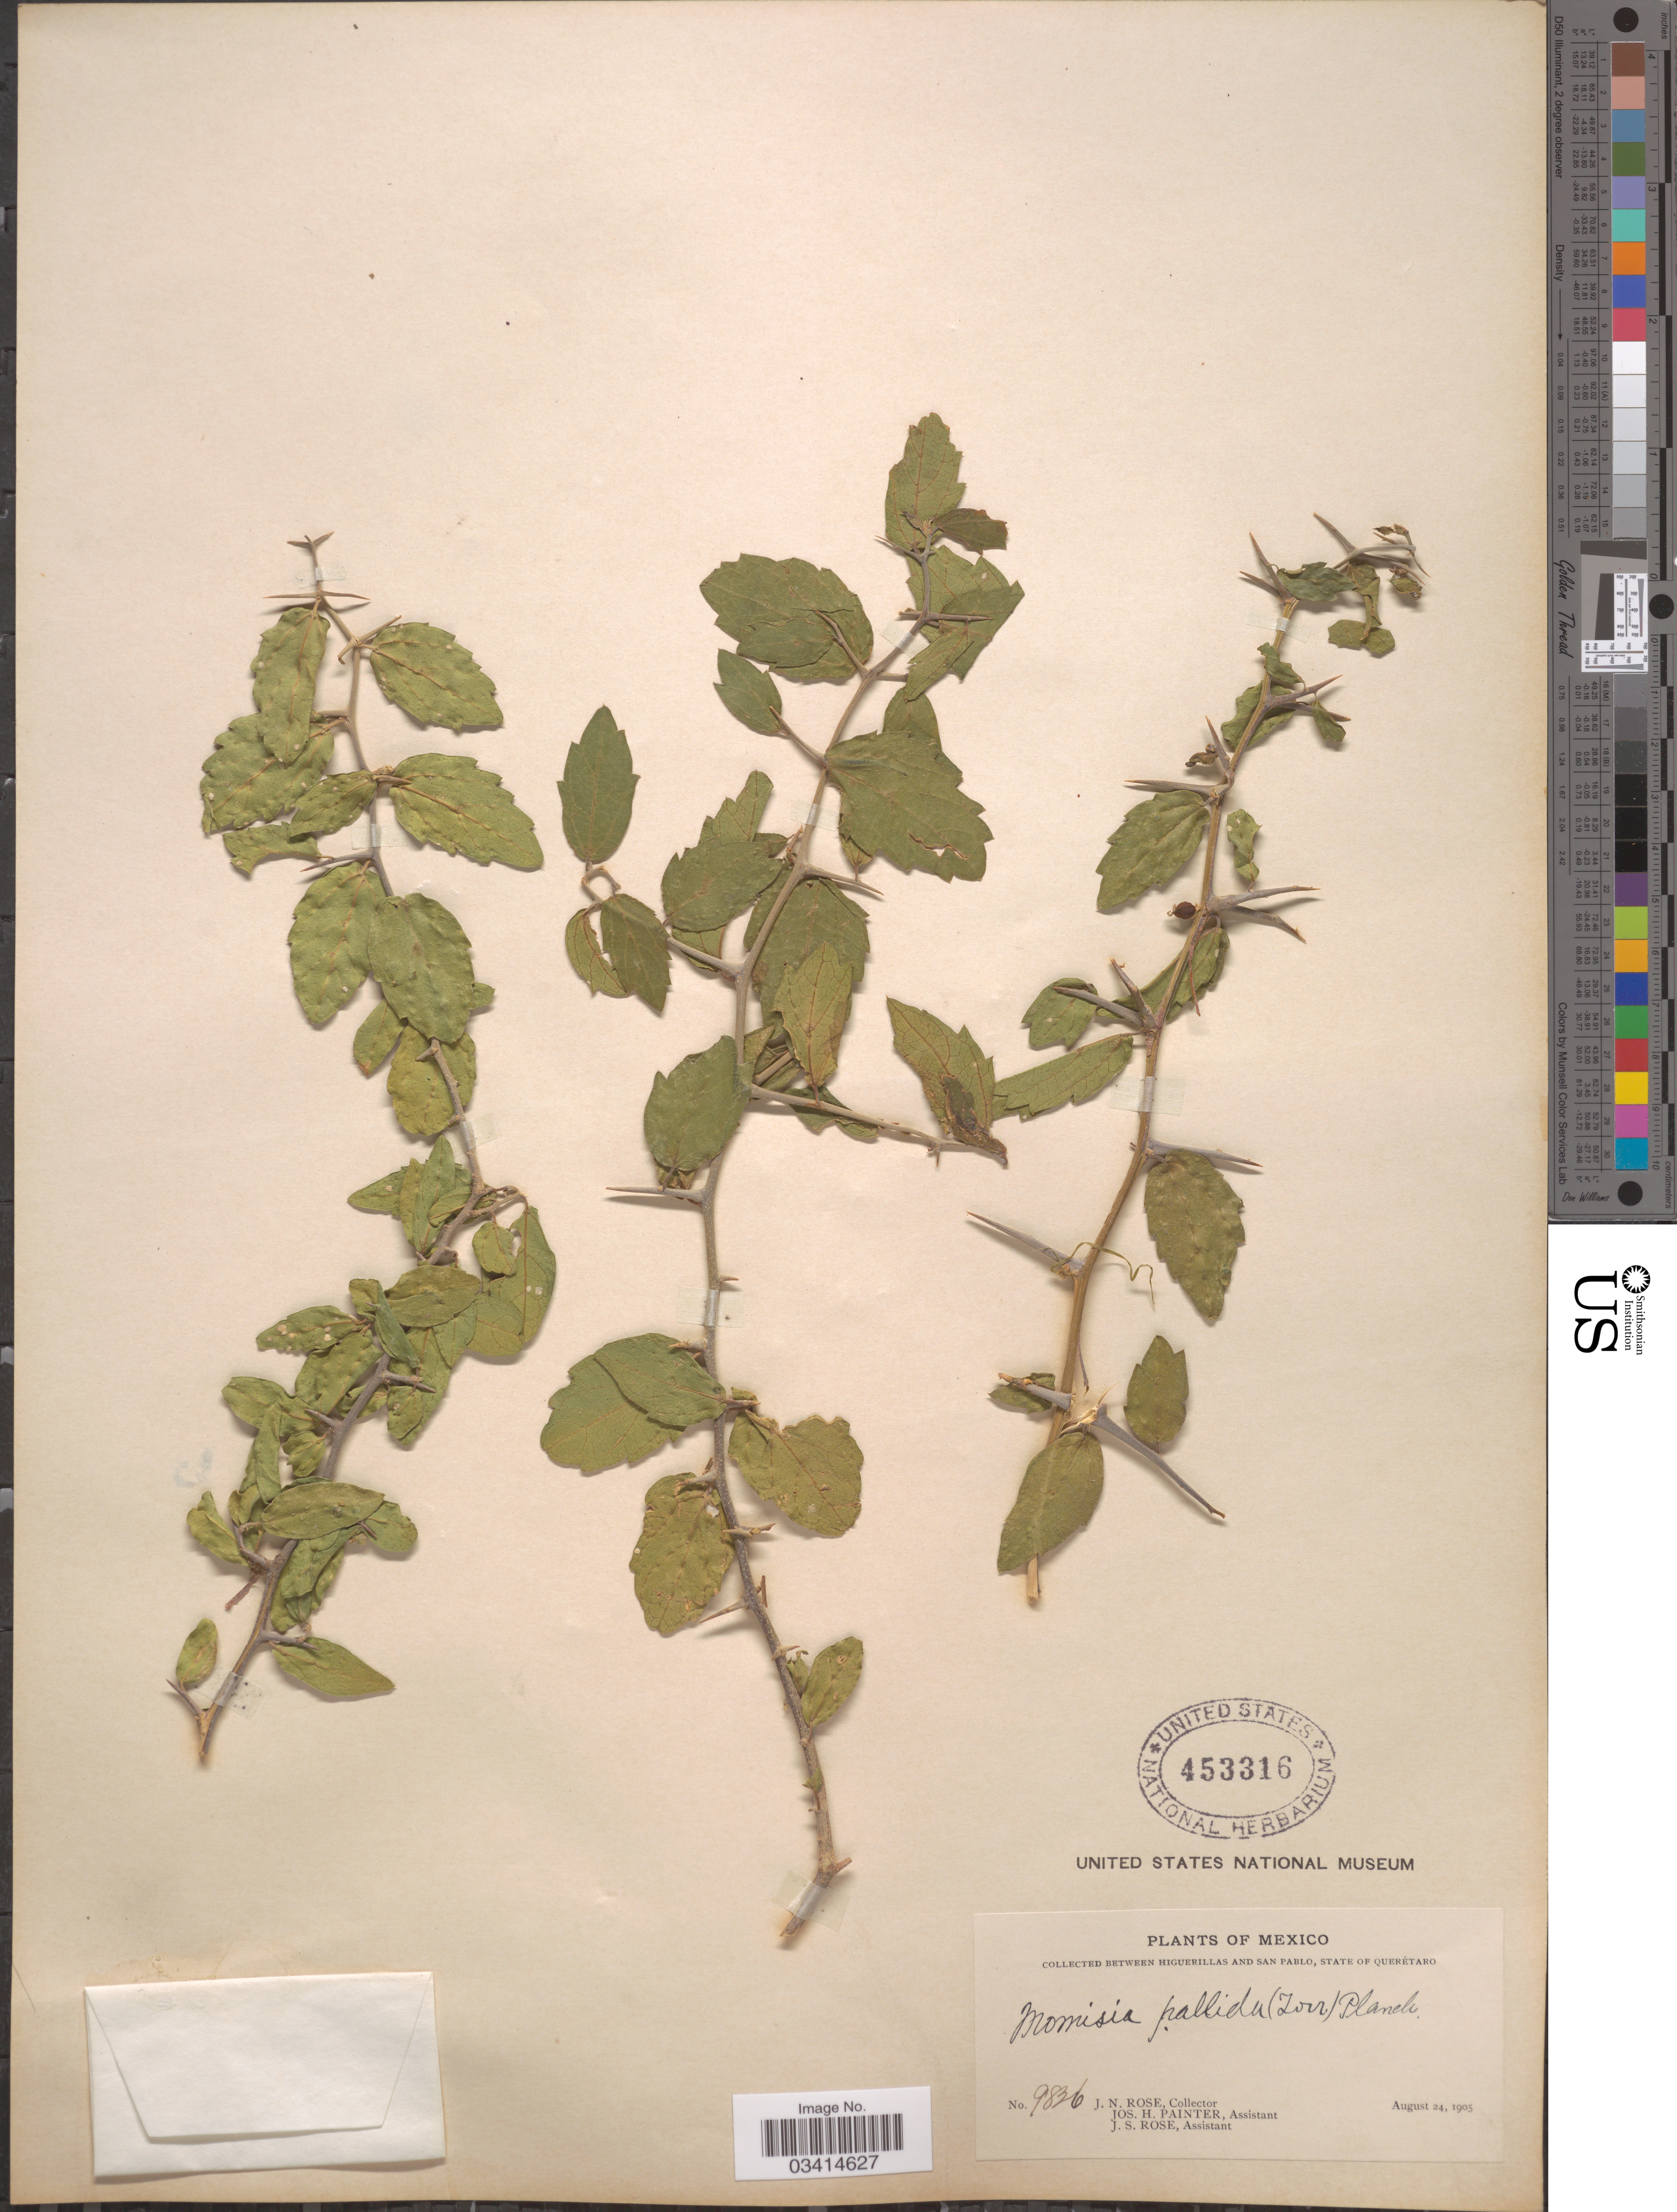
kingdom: Plantae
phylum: Tracheophyta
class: Magnoliopsida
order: Rosales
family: Cannabaceae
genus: Celtis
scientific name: Celtis pallida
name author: Torr. in Emory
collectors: J. N. Rose, J. H. Painter & J. S. Rose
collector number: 9836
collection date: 1905-08-24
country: Mexico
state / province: Querétaro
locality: Between Higuerillas and San Pablo.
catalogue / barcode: US 453316